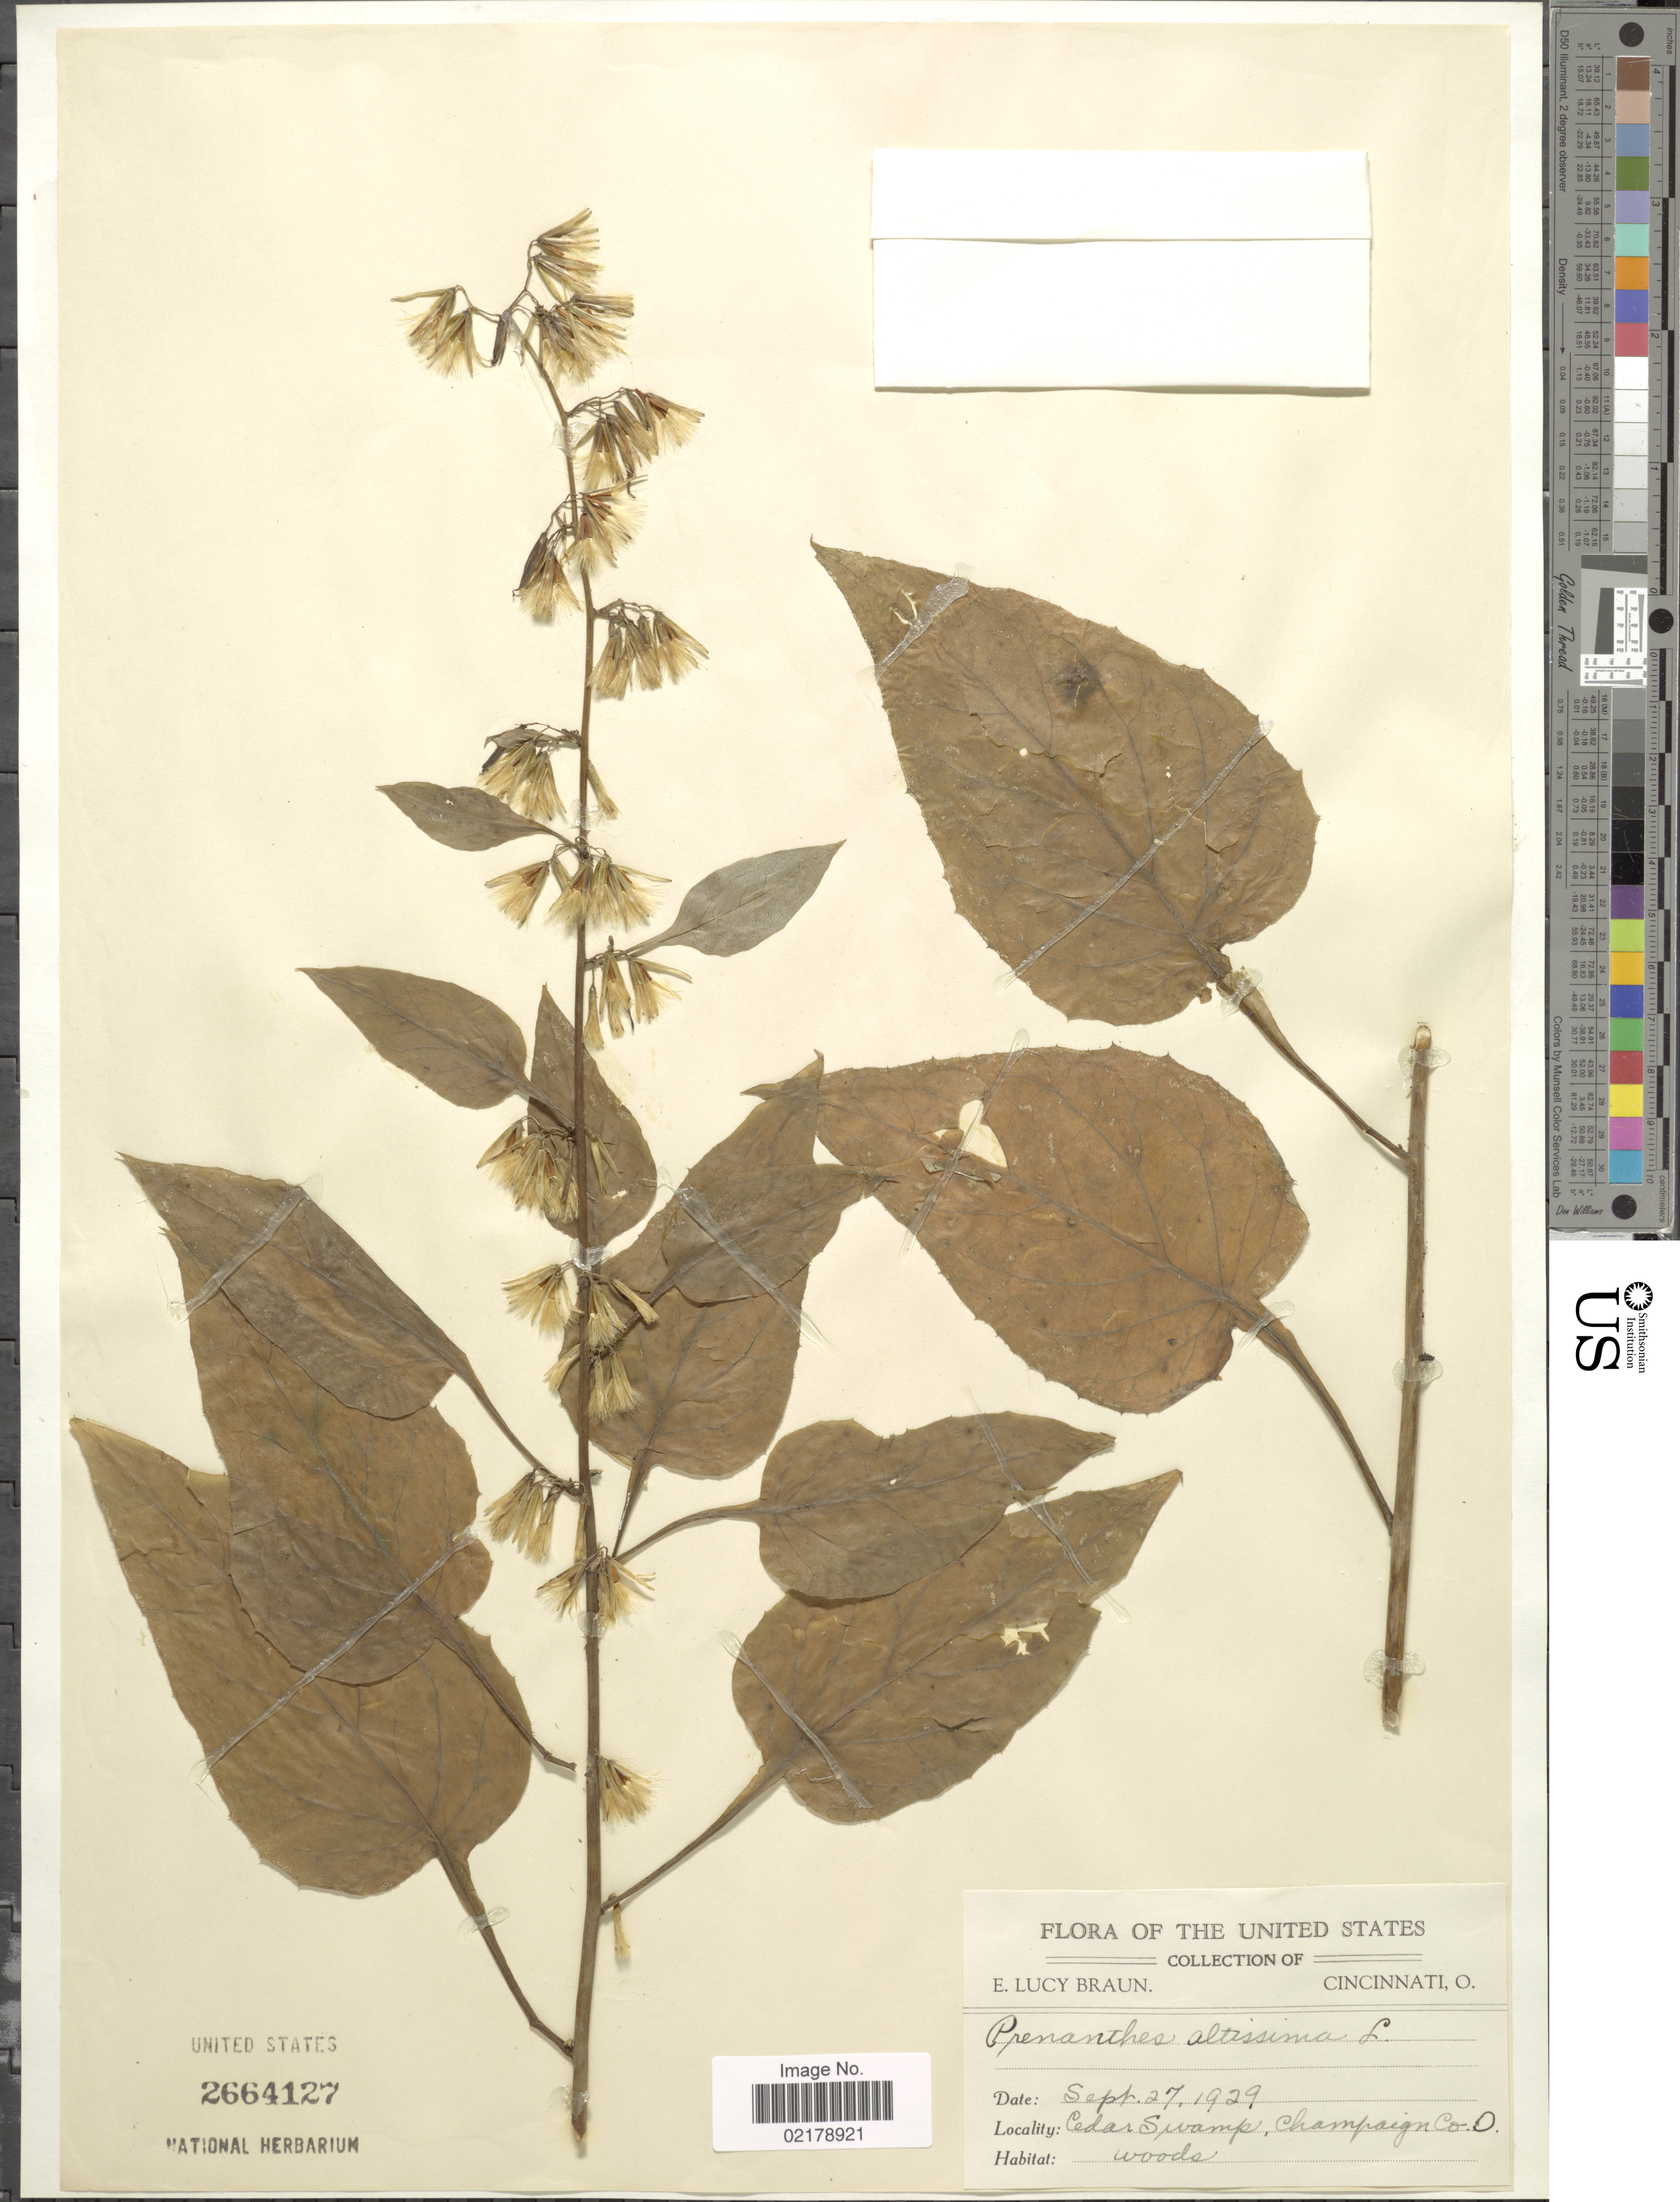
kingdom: Plantae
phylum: Tracheophyta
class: Magnoliopsida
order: Asterales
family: Asteraceae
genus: Nabalus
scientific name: Nabalus altissimus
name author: (L.) Hook.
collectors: E. L. Braun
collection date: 1929-09-27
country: United States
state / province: Ohio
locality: Cedar Swamp, Champaign Co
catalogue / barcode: US 2664127